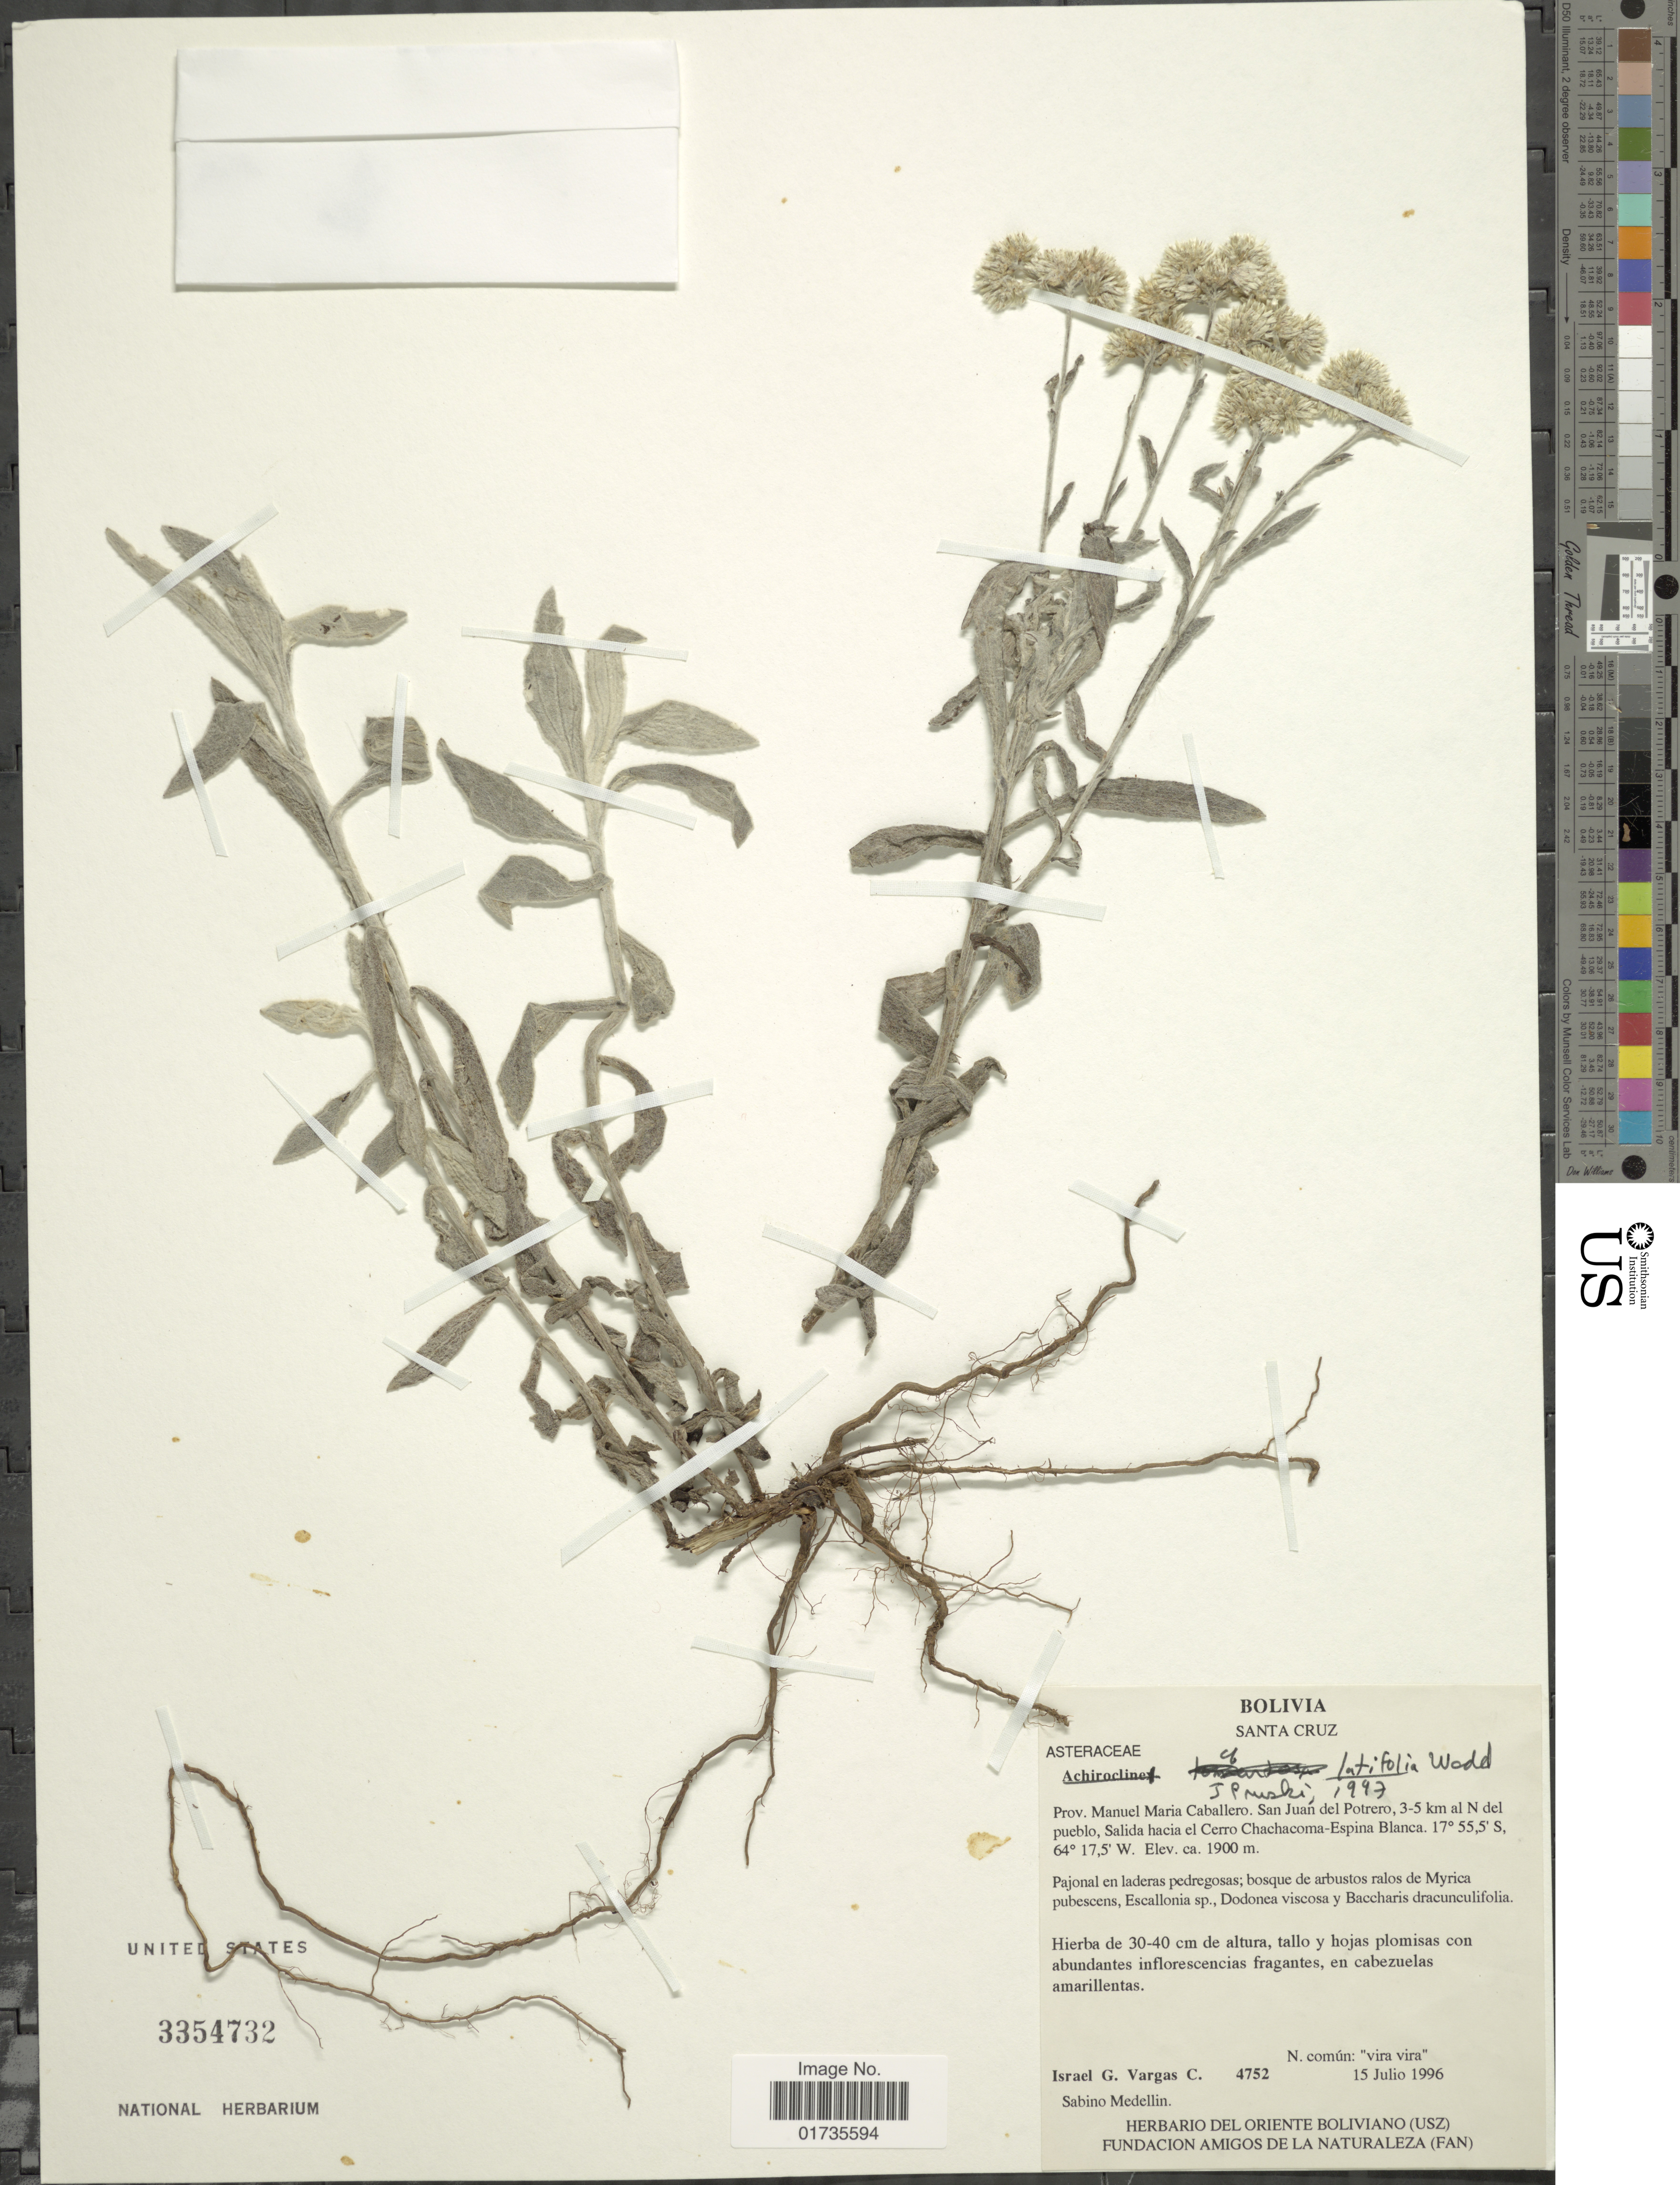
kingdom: Plantae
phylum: Tracheophyta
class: Magnoliopsida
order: Asterales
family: Asteraceae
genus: Achyrocline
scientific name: Achyrocline latifolia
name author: Wedd.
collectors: I. Vargas C. & S. Medellin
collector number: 4752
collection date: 1996-07-15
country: Bolivia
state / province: Santa Cruz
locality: Bolivia. Santa Cruz. Prov. Manuel Maria Caballero. San Juan del Portrero, 3-5 km al N del pueblo, Salida hacia el Cerro Chachacoma-Espina Blanca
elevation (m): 1900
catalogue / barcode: US 3354732